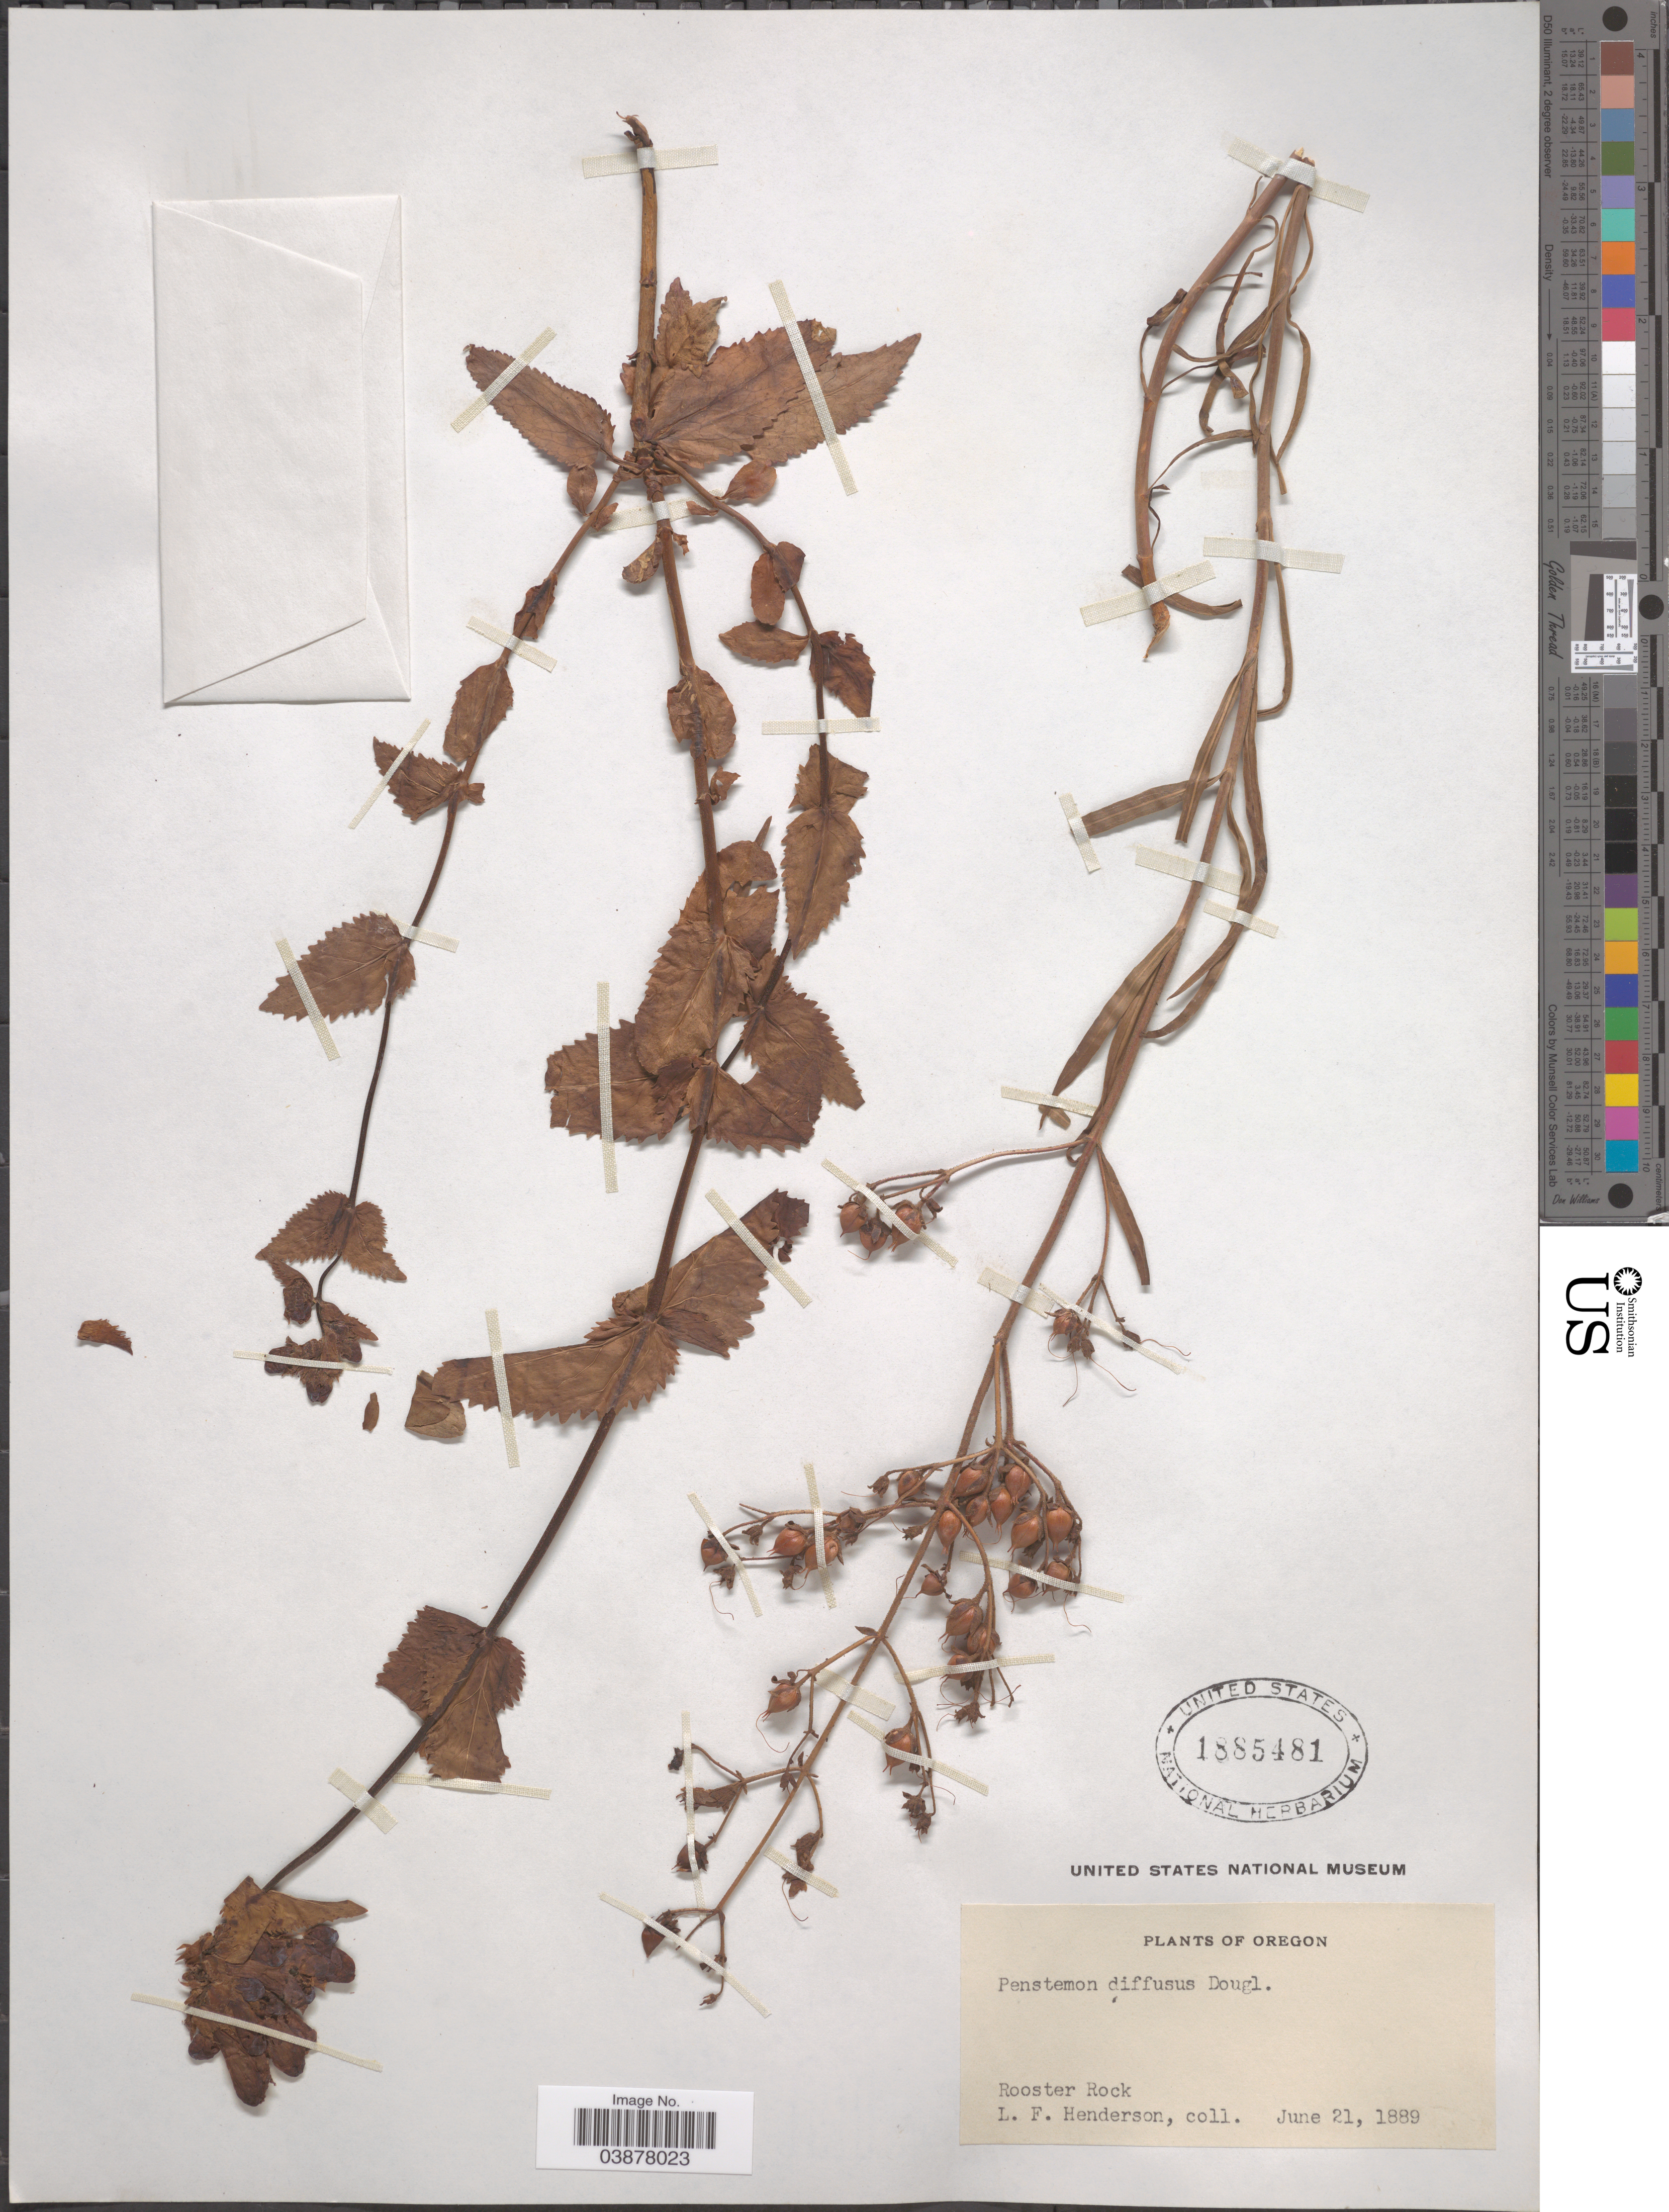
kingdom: Plantae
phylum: Tracheophyta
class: Magnoliopsida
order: Lamiales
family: Plantaginaceae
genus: Penstemon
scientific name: Penstemon serrulatus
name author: Menzies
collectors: L. Henderson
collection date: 1889-06-21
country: United States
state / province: Oregon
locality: Rooster Rock.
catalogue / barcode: US 1885481